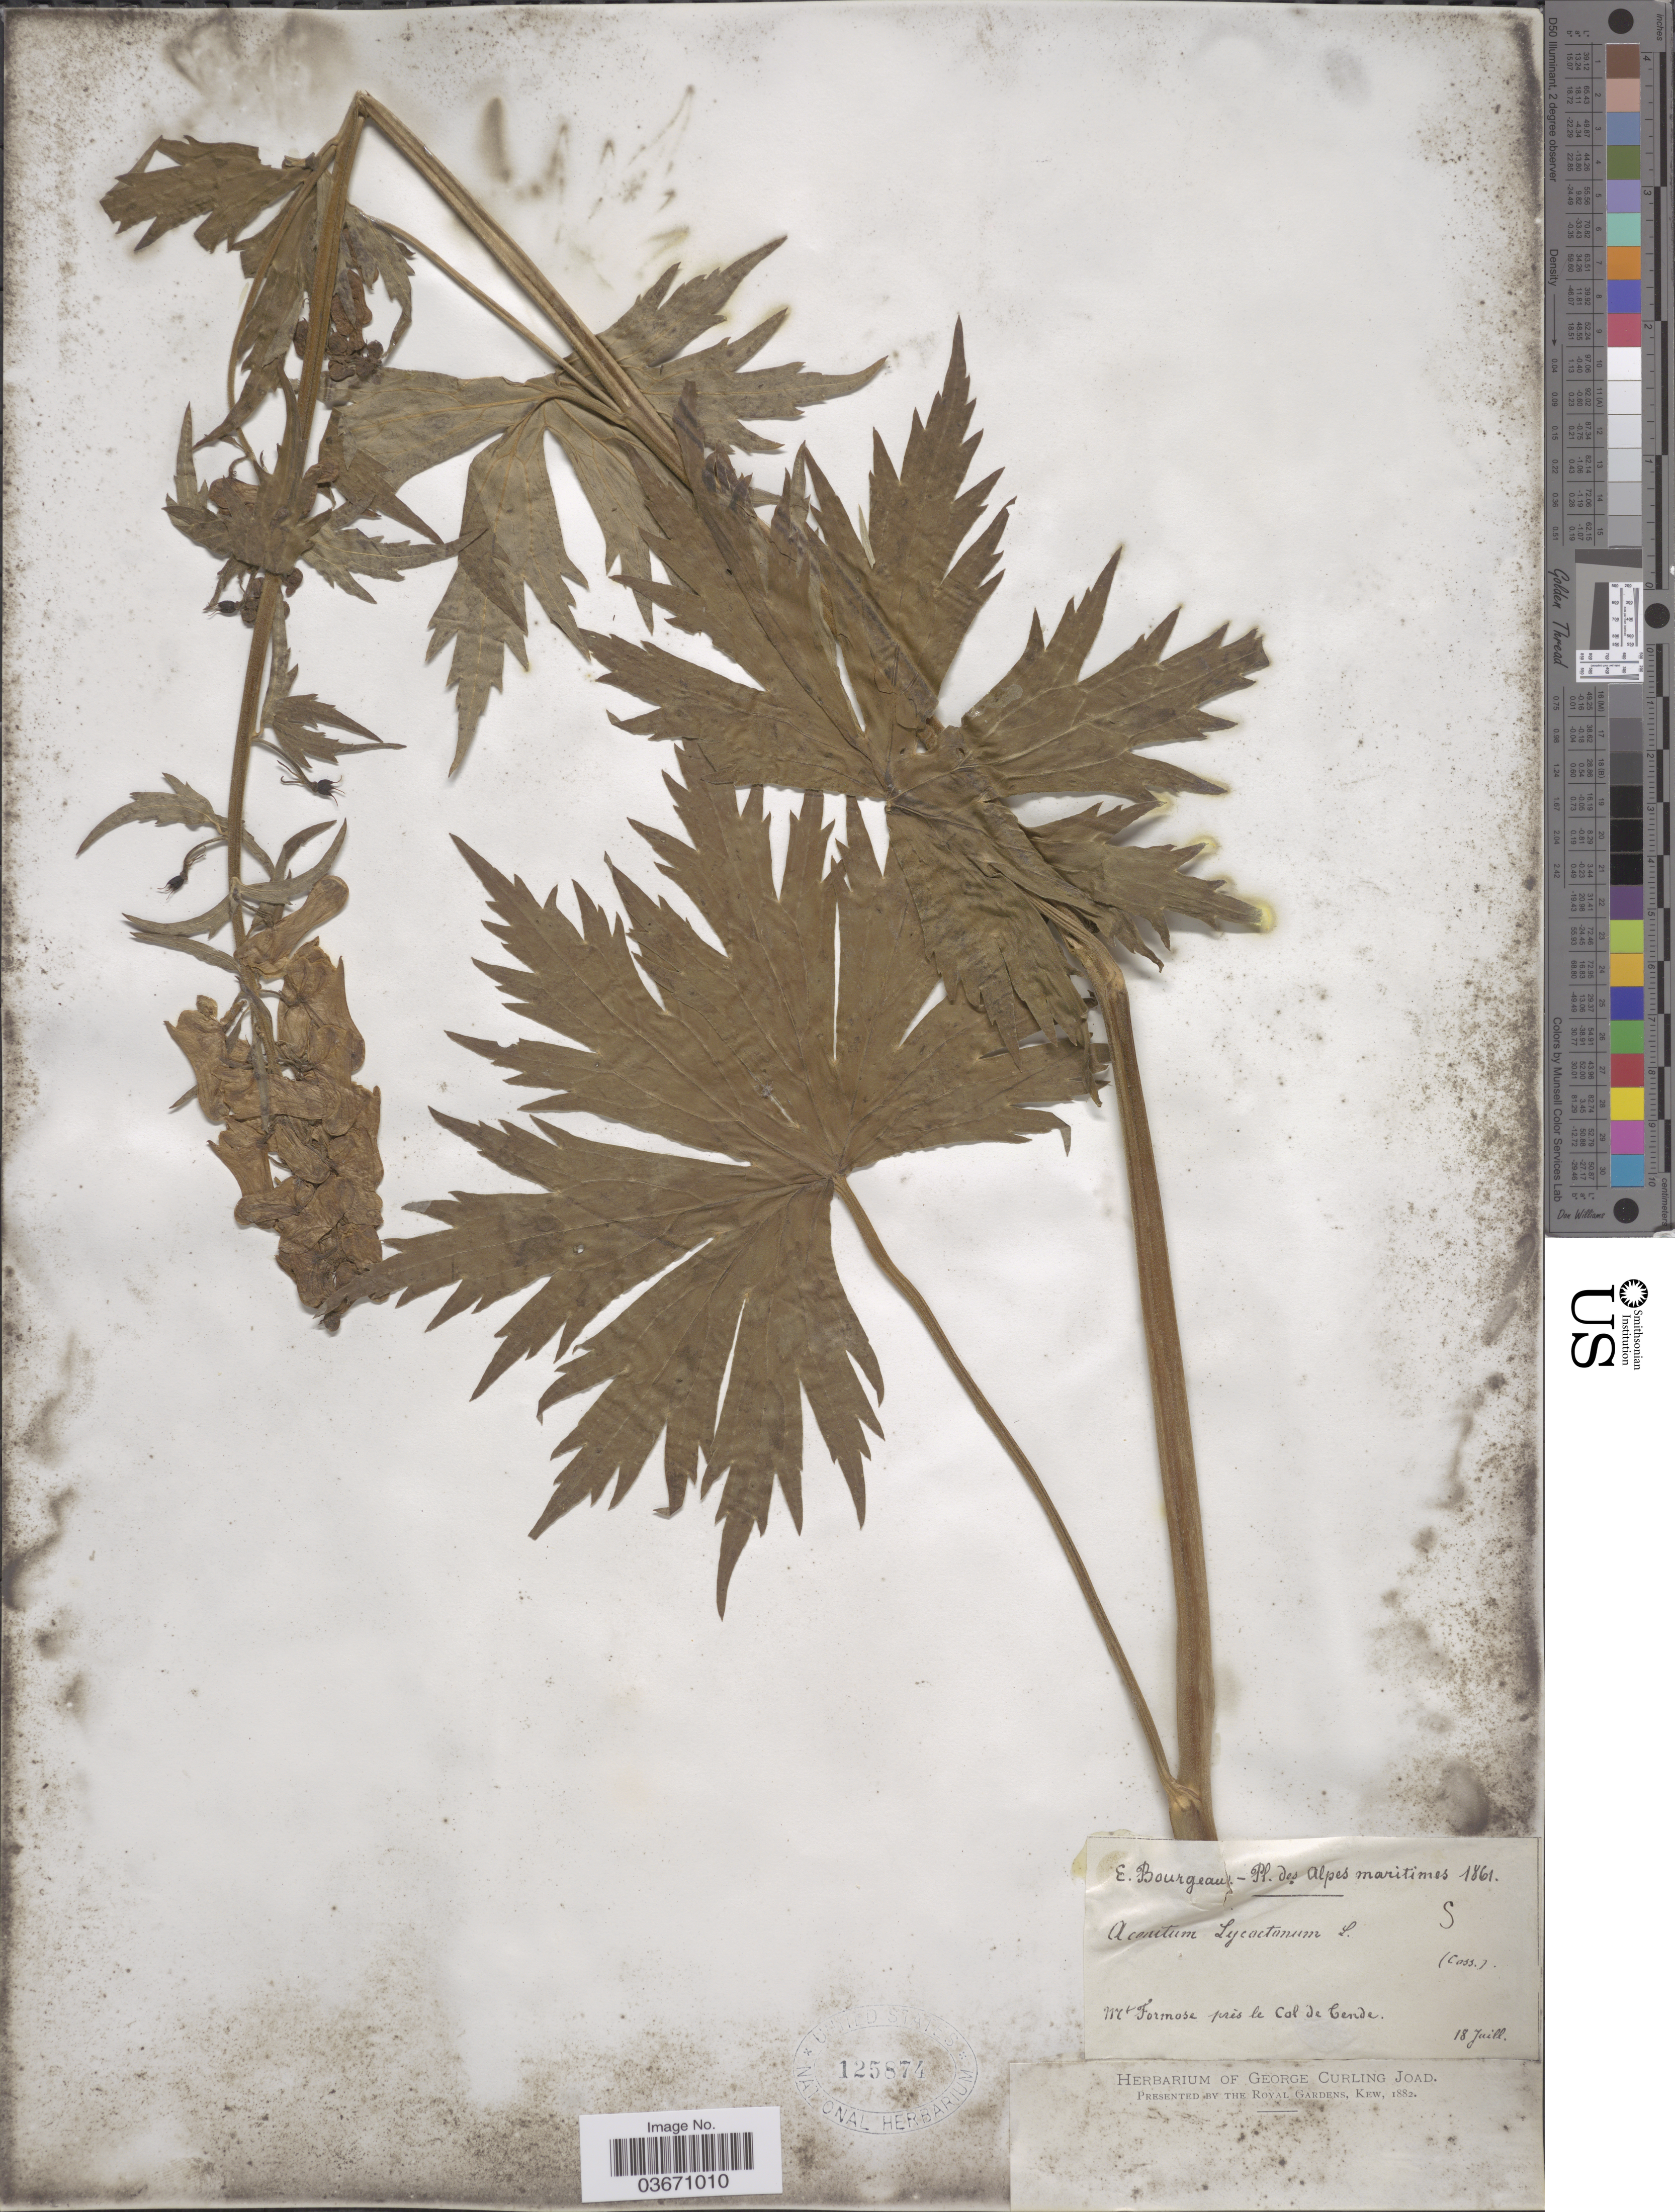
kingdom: Plantae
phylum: Tracheophyta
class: Magnoliopsida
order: Ranunculales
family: Ranunculaceae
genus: Aconitum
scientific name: Aconitum lycoctonum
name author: L.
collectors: E. Bourgeau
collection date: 1861-07-18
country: France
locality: Alpes maritimes. Mt Formose prés le Col de Tende.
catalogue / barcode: US 125874